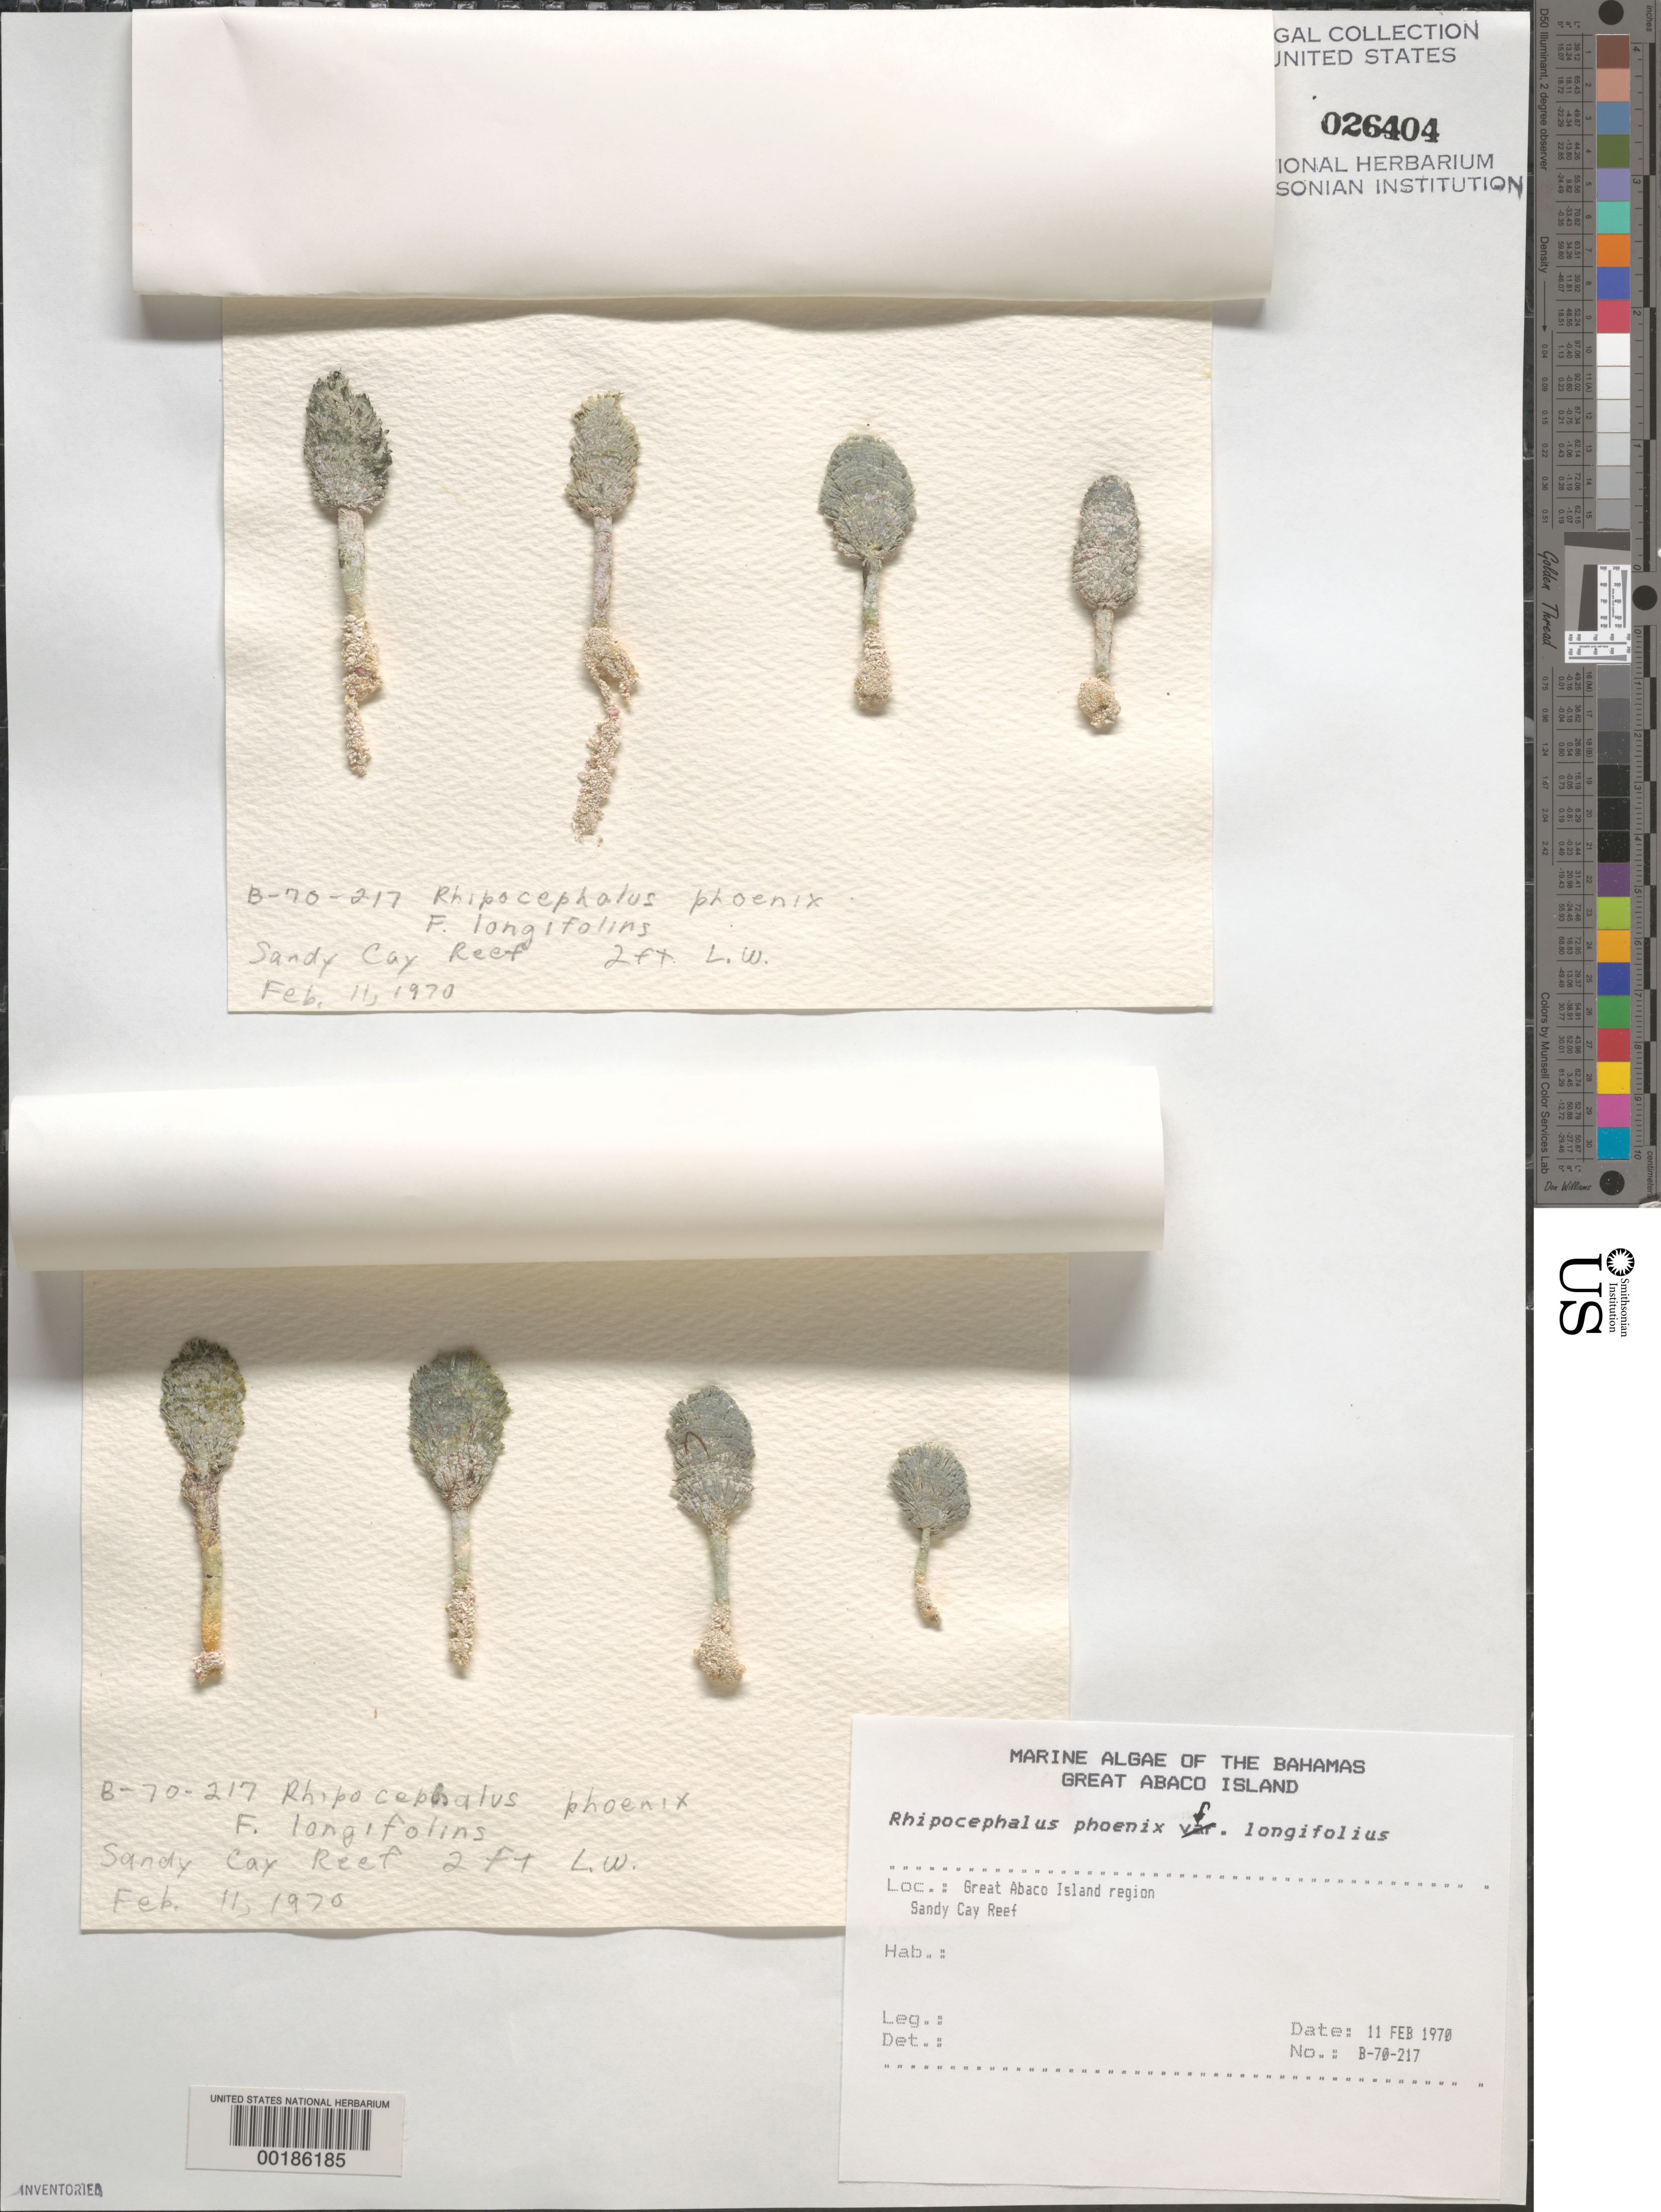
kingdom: Plantae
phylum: Chlorophyta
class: Ulvophyceae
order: Bryopsidales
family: Udoteaceae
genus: Rhipocephalus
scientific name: Rhipocephalus phoenix f. longifolius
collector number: B-70-217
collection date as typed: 11 Feb 1970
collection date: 1970-02-11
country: Bahamas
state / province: Abaco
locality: Sandy cay reef, great abaco island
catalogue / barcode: US 26404